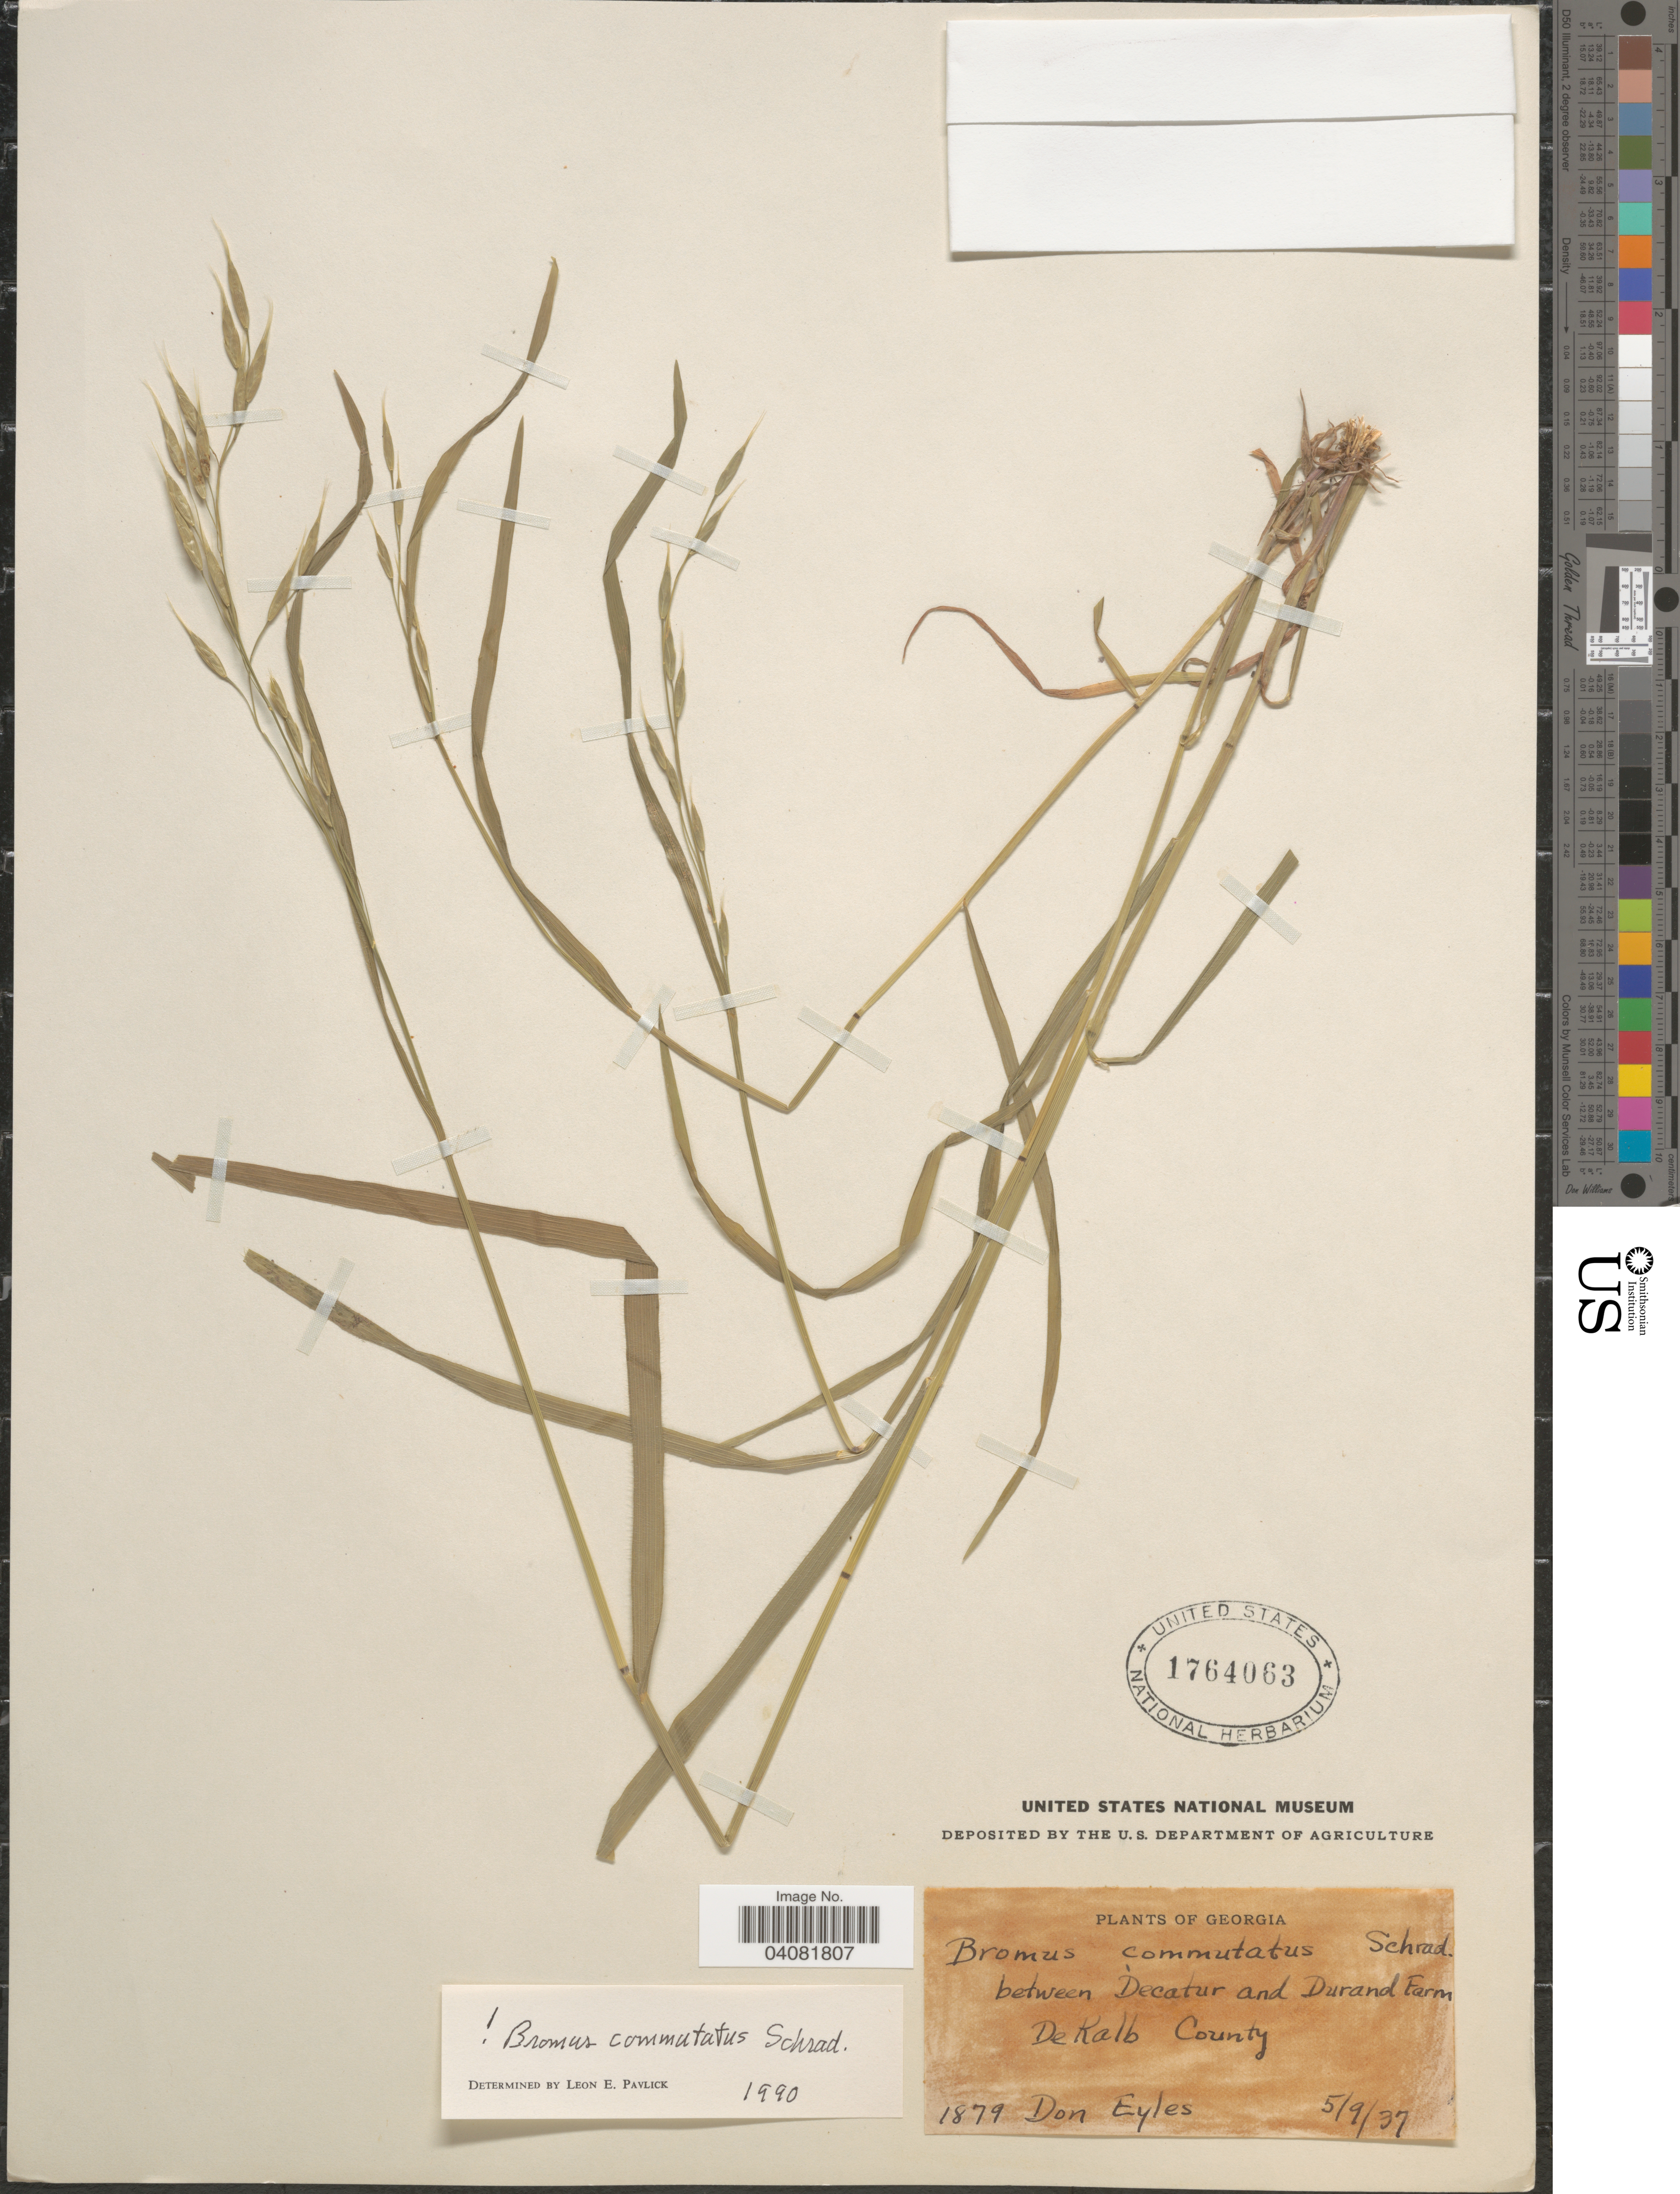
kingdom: Plantae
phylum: Tracheophyta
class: Liliopsida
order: Poales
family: Poaceae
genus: Bromus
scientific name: Bromus commutatus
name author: Schrad.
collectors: D. Eyles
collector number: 1879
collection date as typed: Transcribed d/m/y: 9/5/37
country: United States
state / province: Georgia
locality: Between Decatur and Durand Farm. DeKalb County.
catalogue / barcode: US 1764063